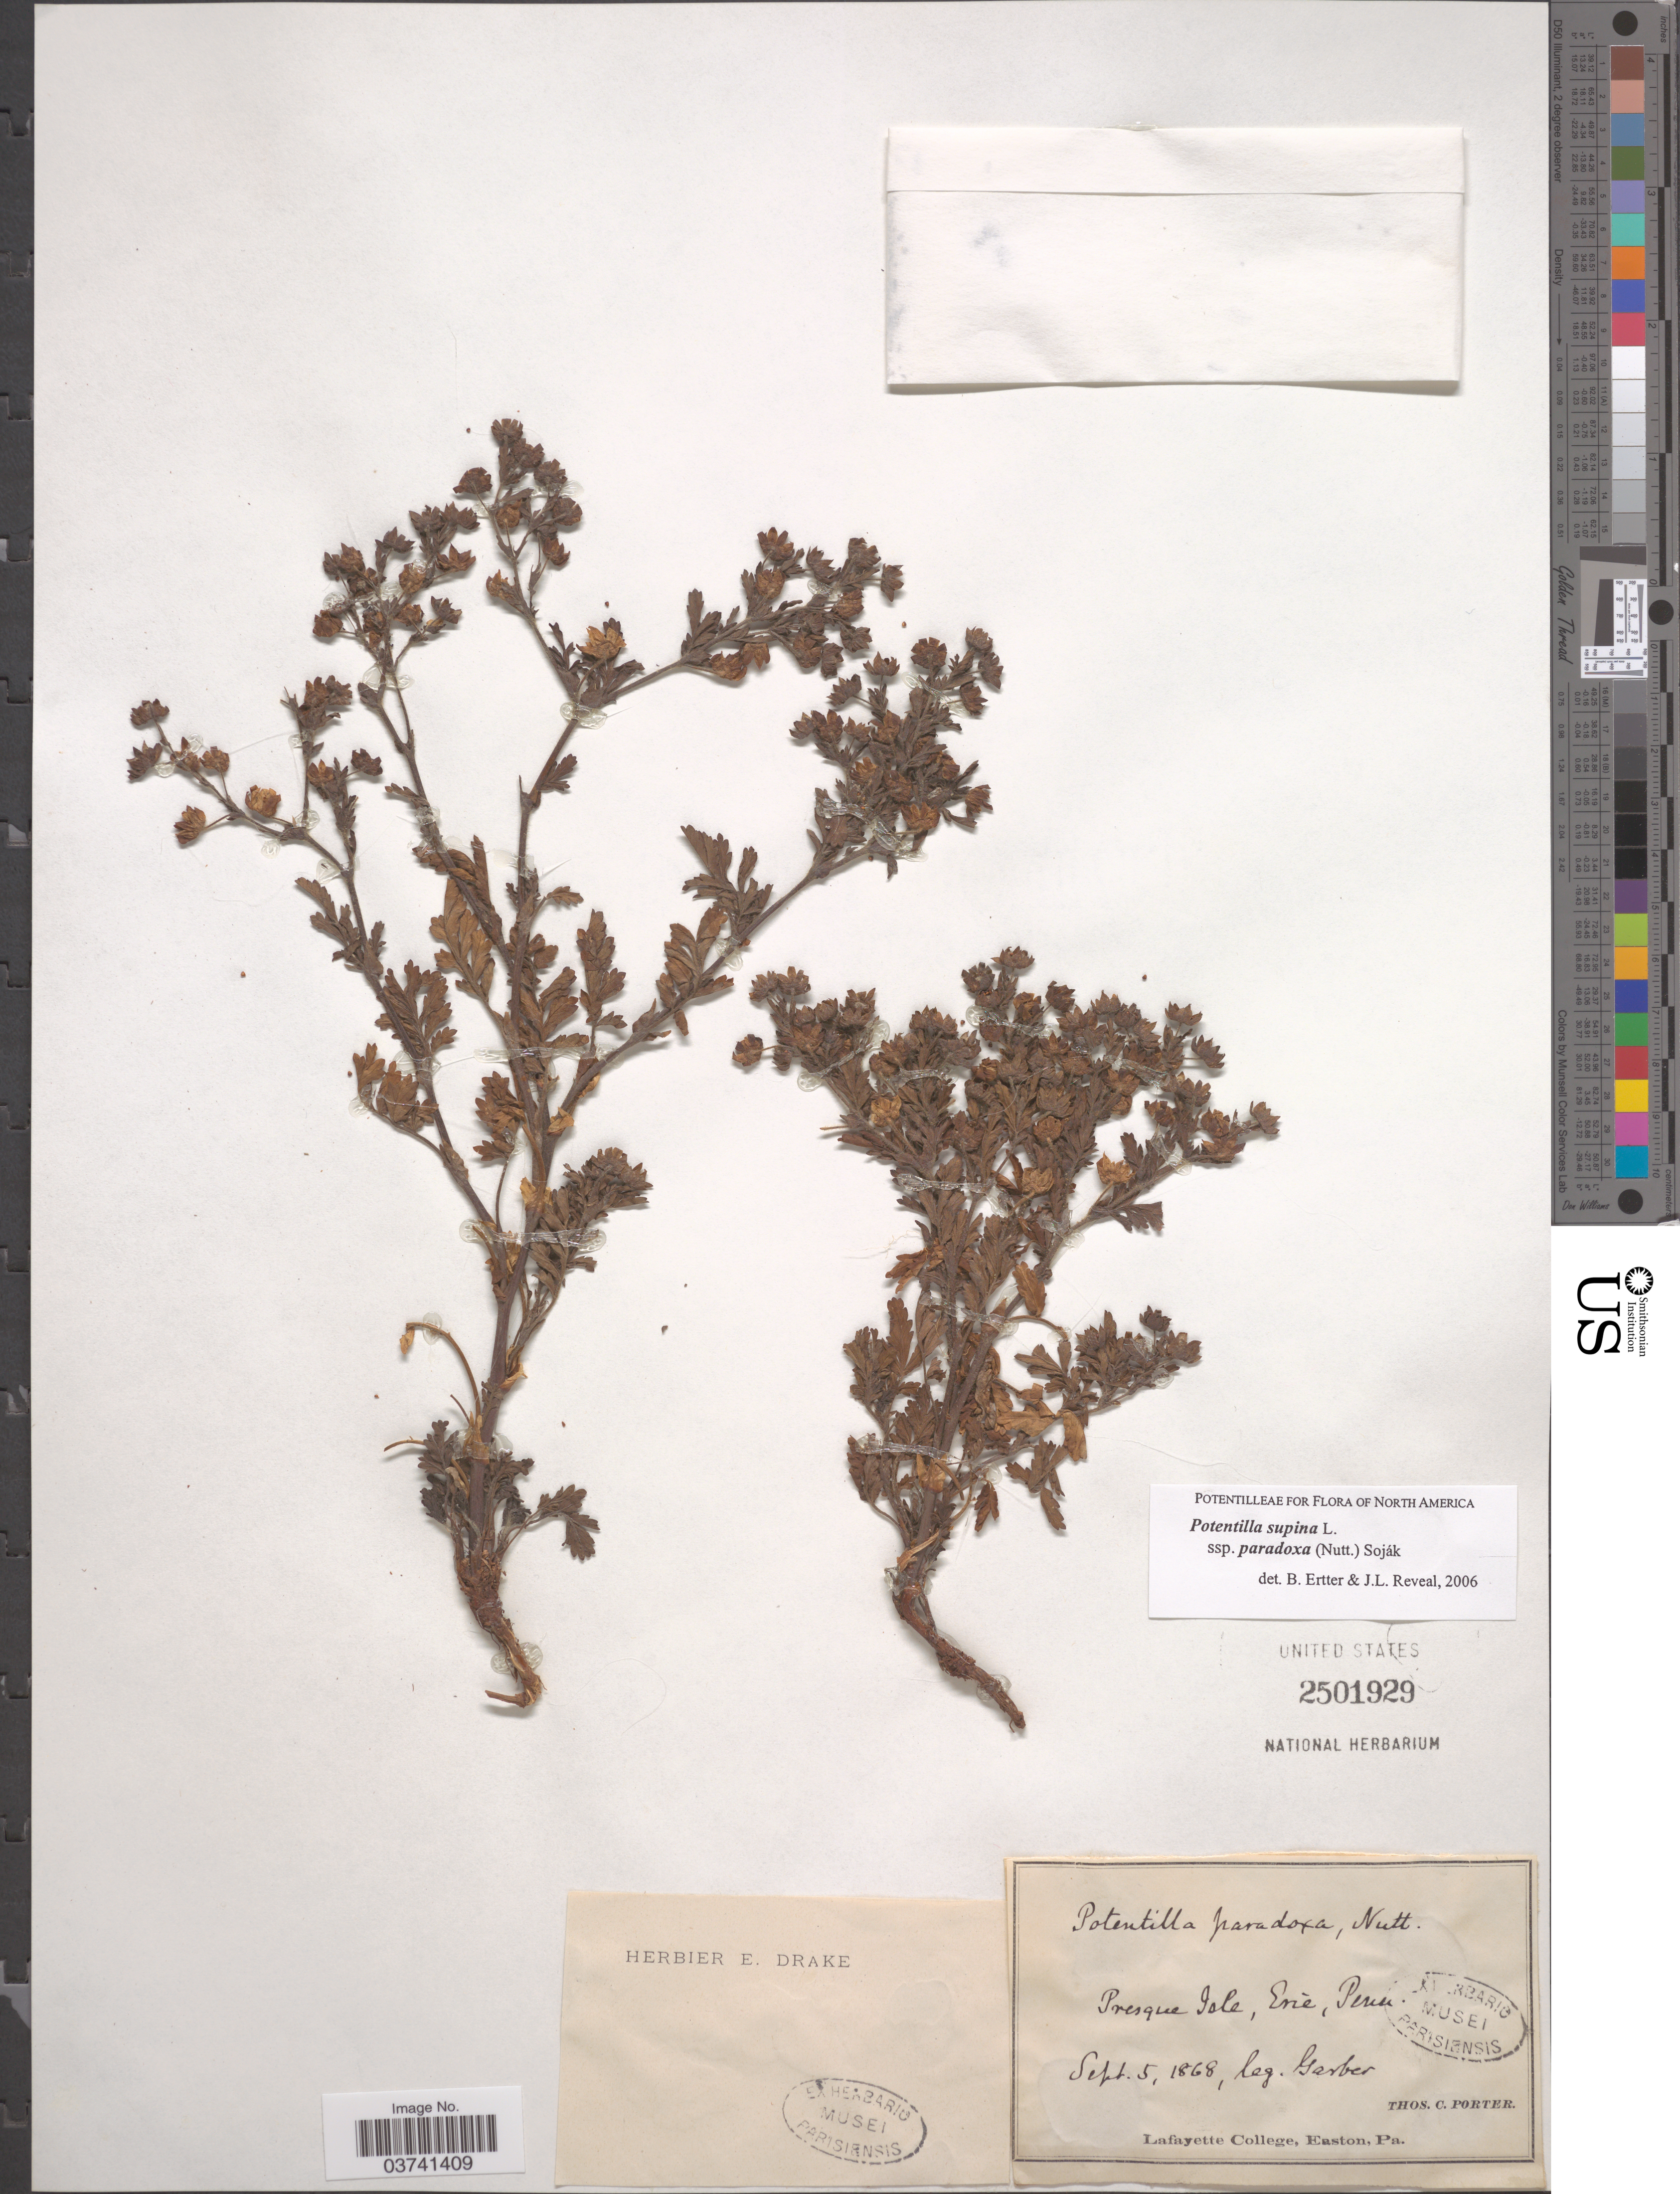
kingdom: Plantae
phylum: Tracheophyta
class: Magnoliopsida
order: Rosales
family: Rosaceae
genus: Potentilla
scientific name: Potentilla supina subsp. paradoxa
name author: (Nutt.) Soják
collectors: -- Garber & T. C. Porter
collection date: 1868-09-05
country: United States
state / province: Pennsylvania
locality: Presque Isle, Erie.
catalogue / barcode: US 2501929